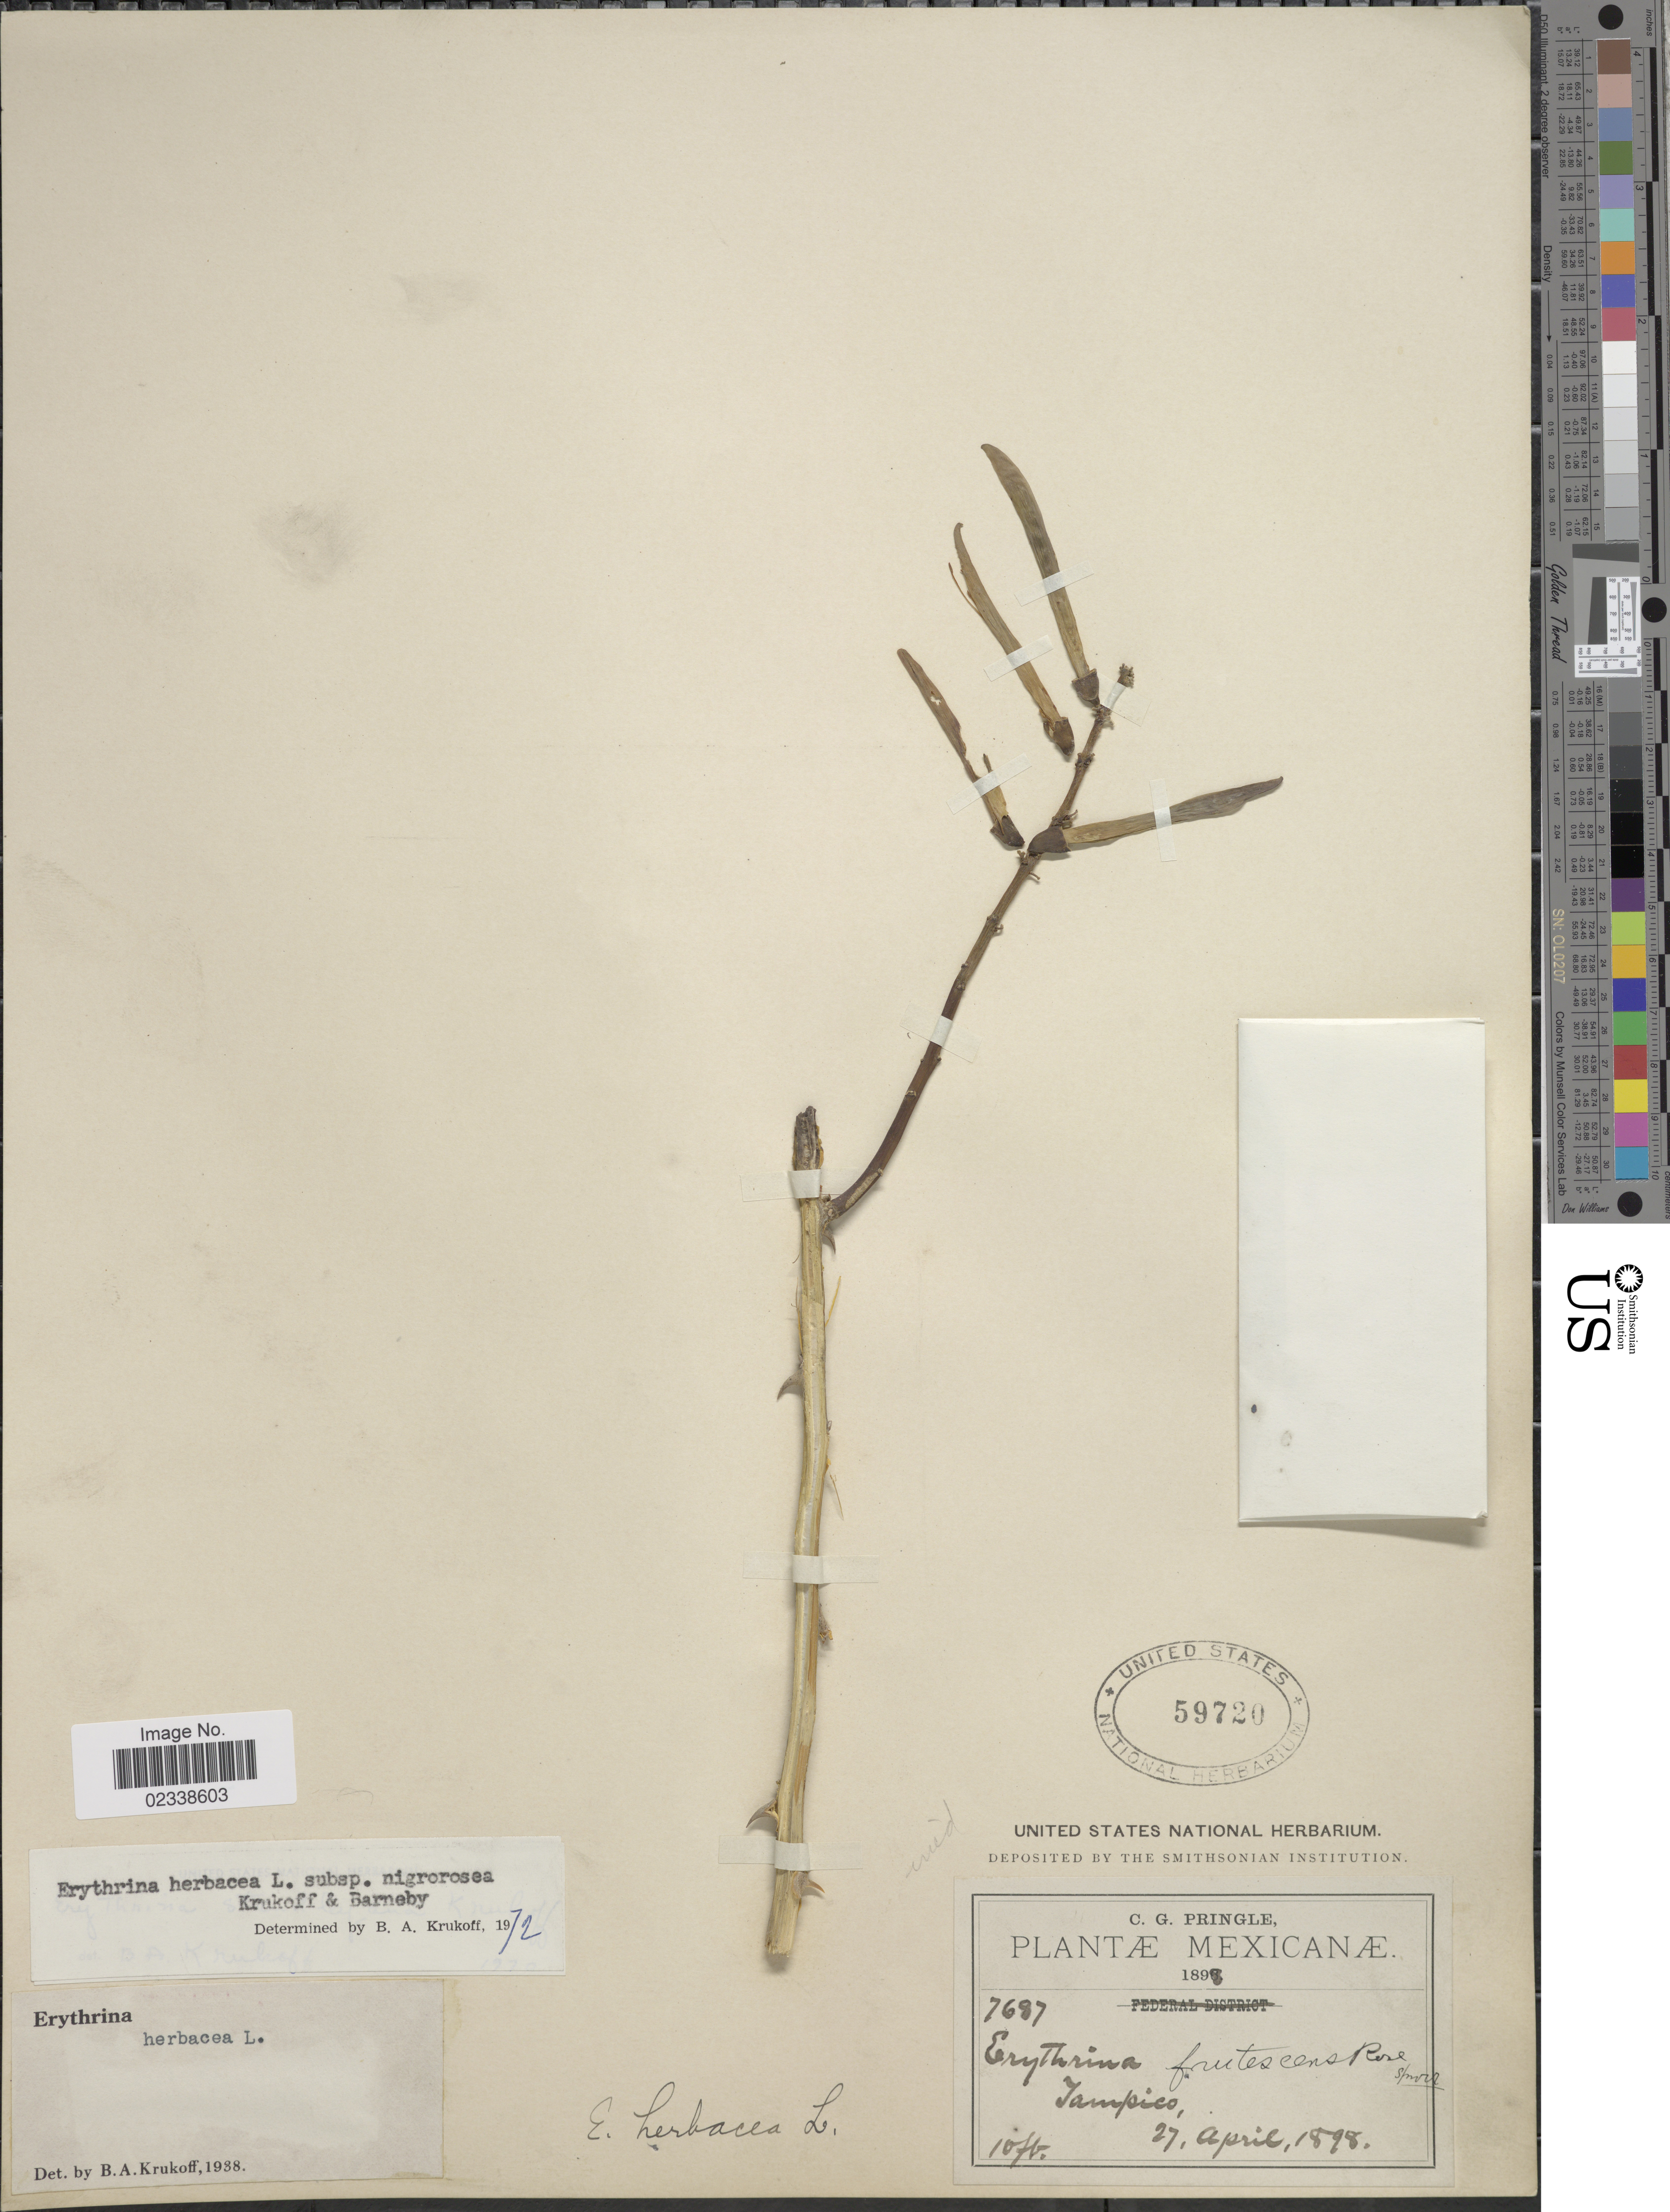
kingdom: Plantae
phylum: Tracheophyta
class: Magnoliopsida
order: Fabales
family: Fabaceae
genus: Erythrina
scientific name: Erythrina herbacea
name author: L.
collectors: C. G. Pringle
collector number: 7689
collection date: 1898-04-27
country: Mexico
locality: Tampico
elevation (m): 3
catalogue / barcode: US 59720